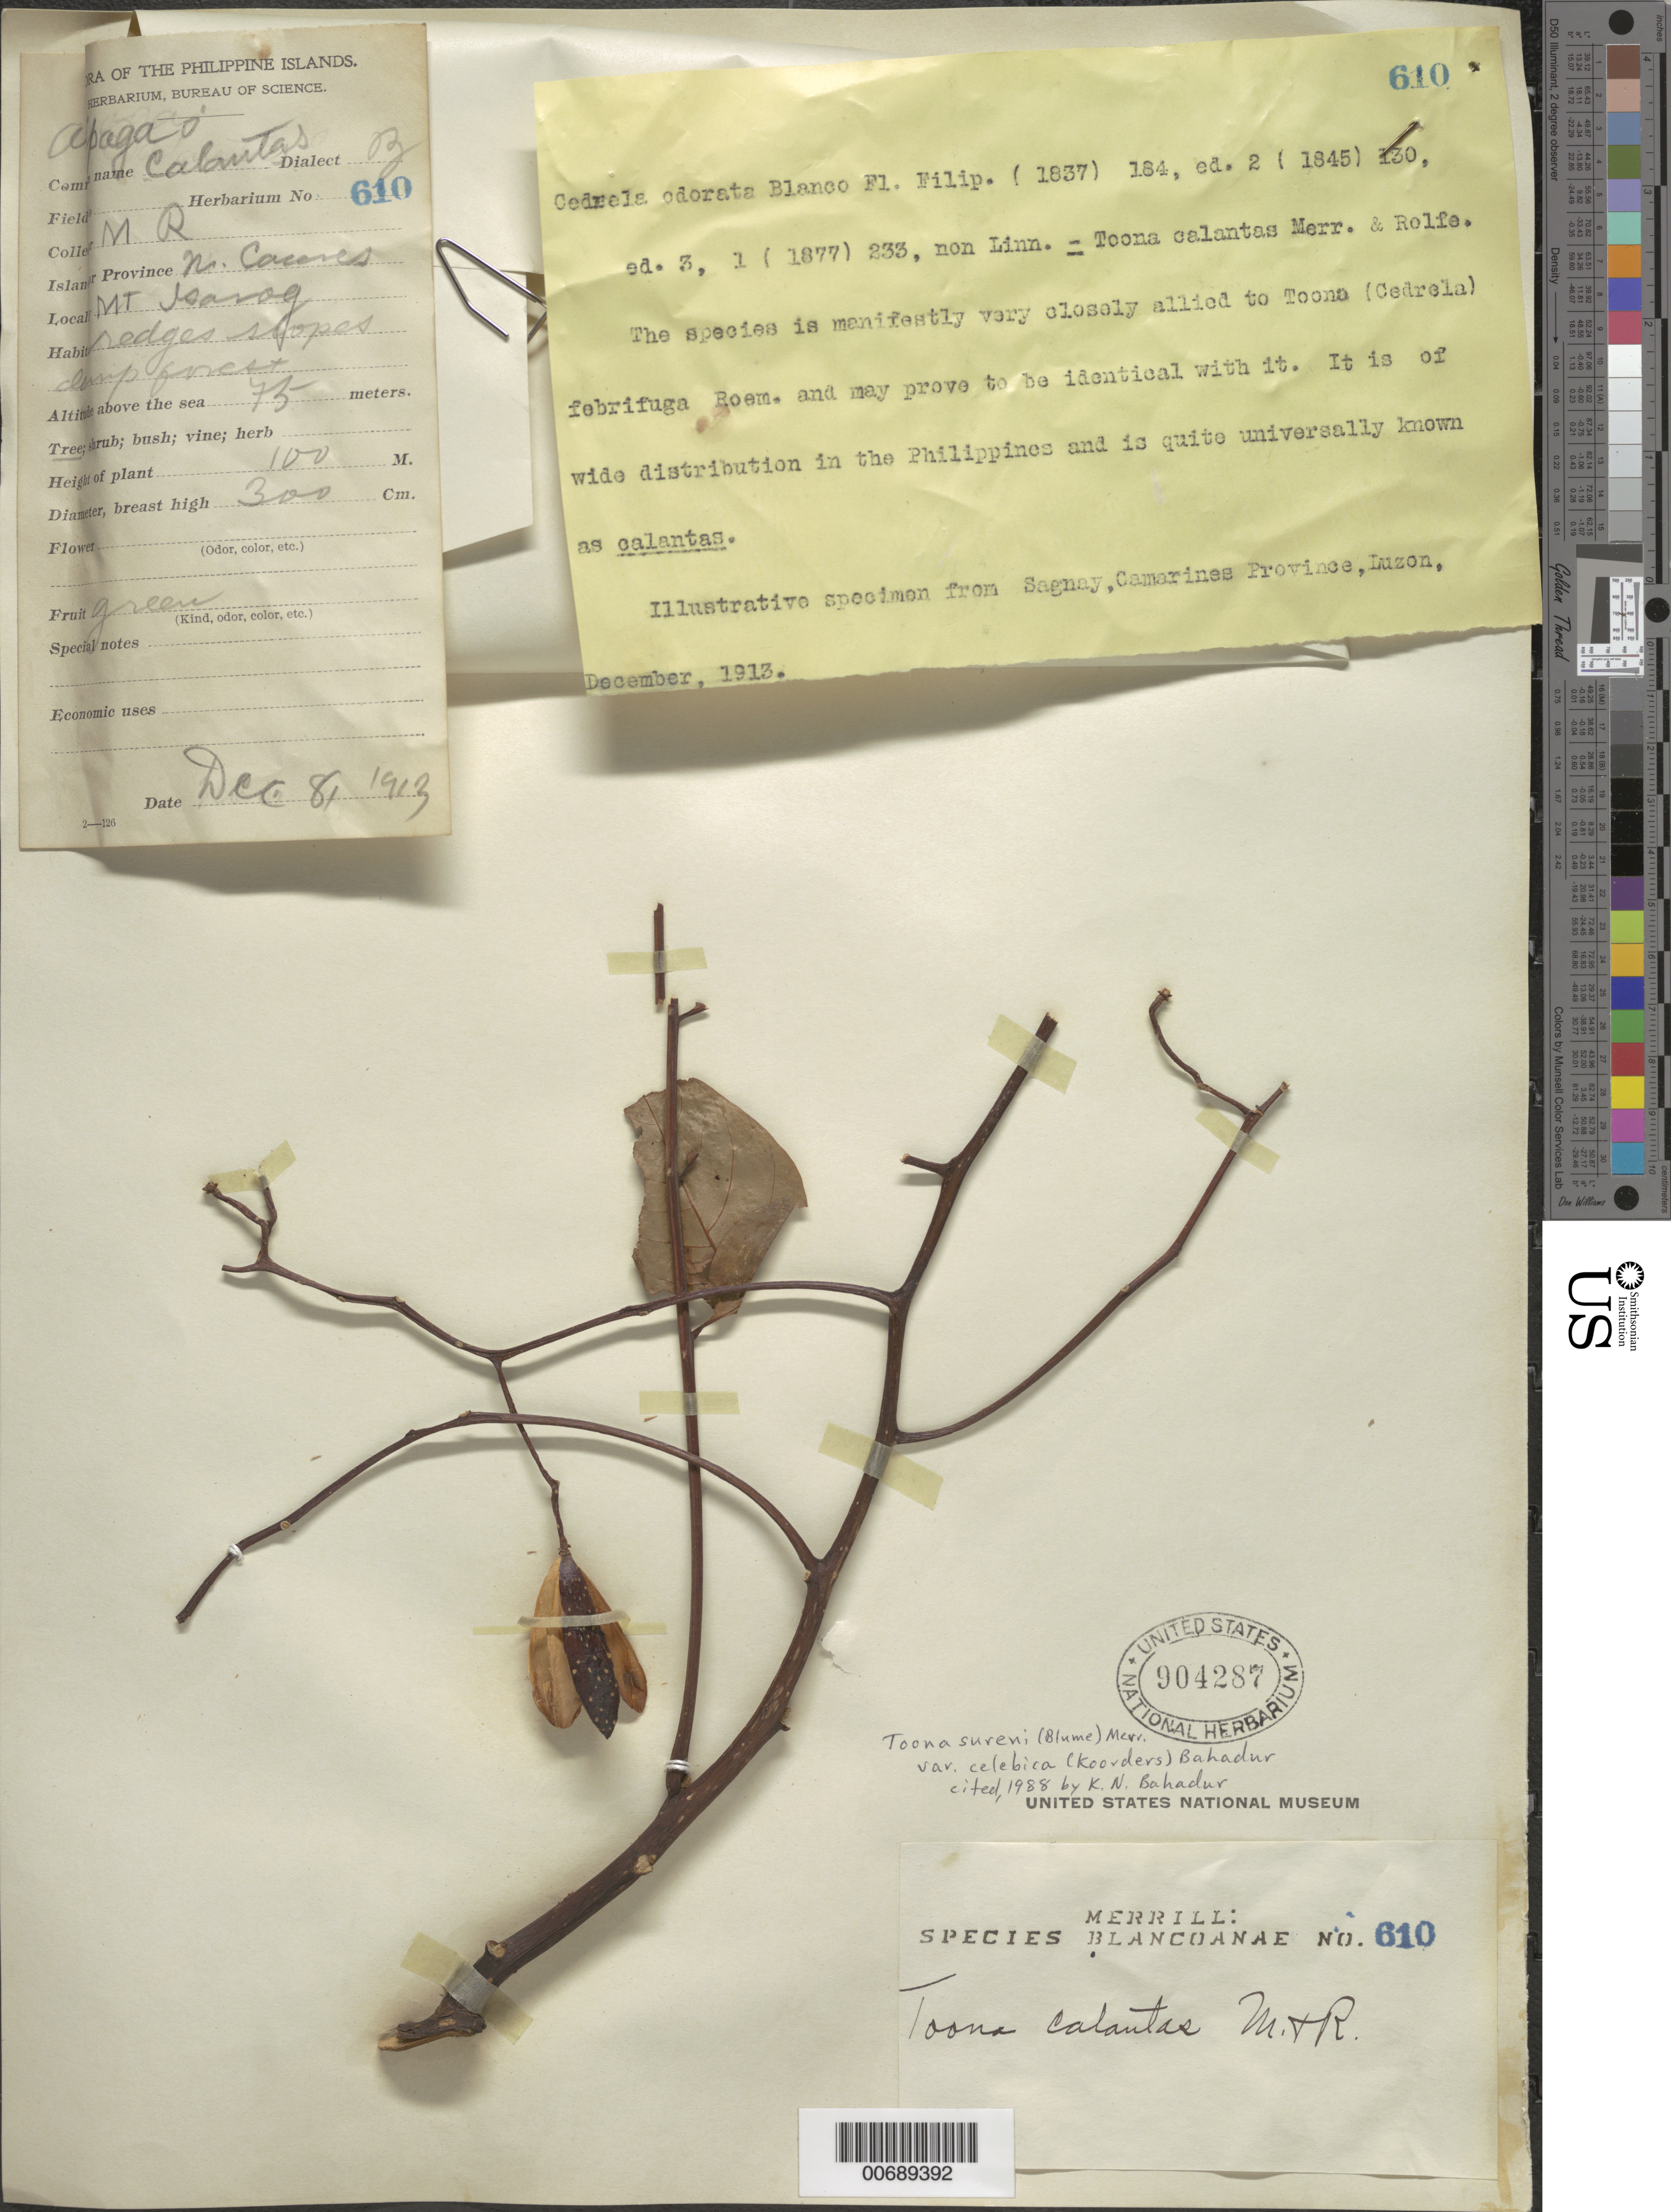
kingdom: Plantae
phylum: Tracheophyta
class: Magnoliopsida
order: Sapindales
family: Meliaceae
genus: Toona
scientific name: Toona calantas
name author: Merr. & Rolfe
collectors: M. Ramos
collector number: Sp. Blancoan. 0610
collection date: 1913-12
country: Philippines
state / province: Bicol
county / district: Camarines Norte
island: Luzon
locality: Mt. Isarog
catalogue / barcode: US 904287